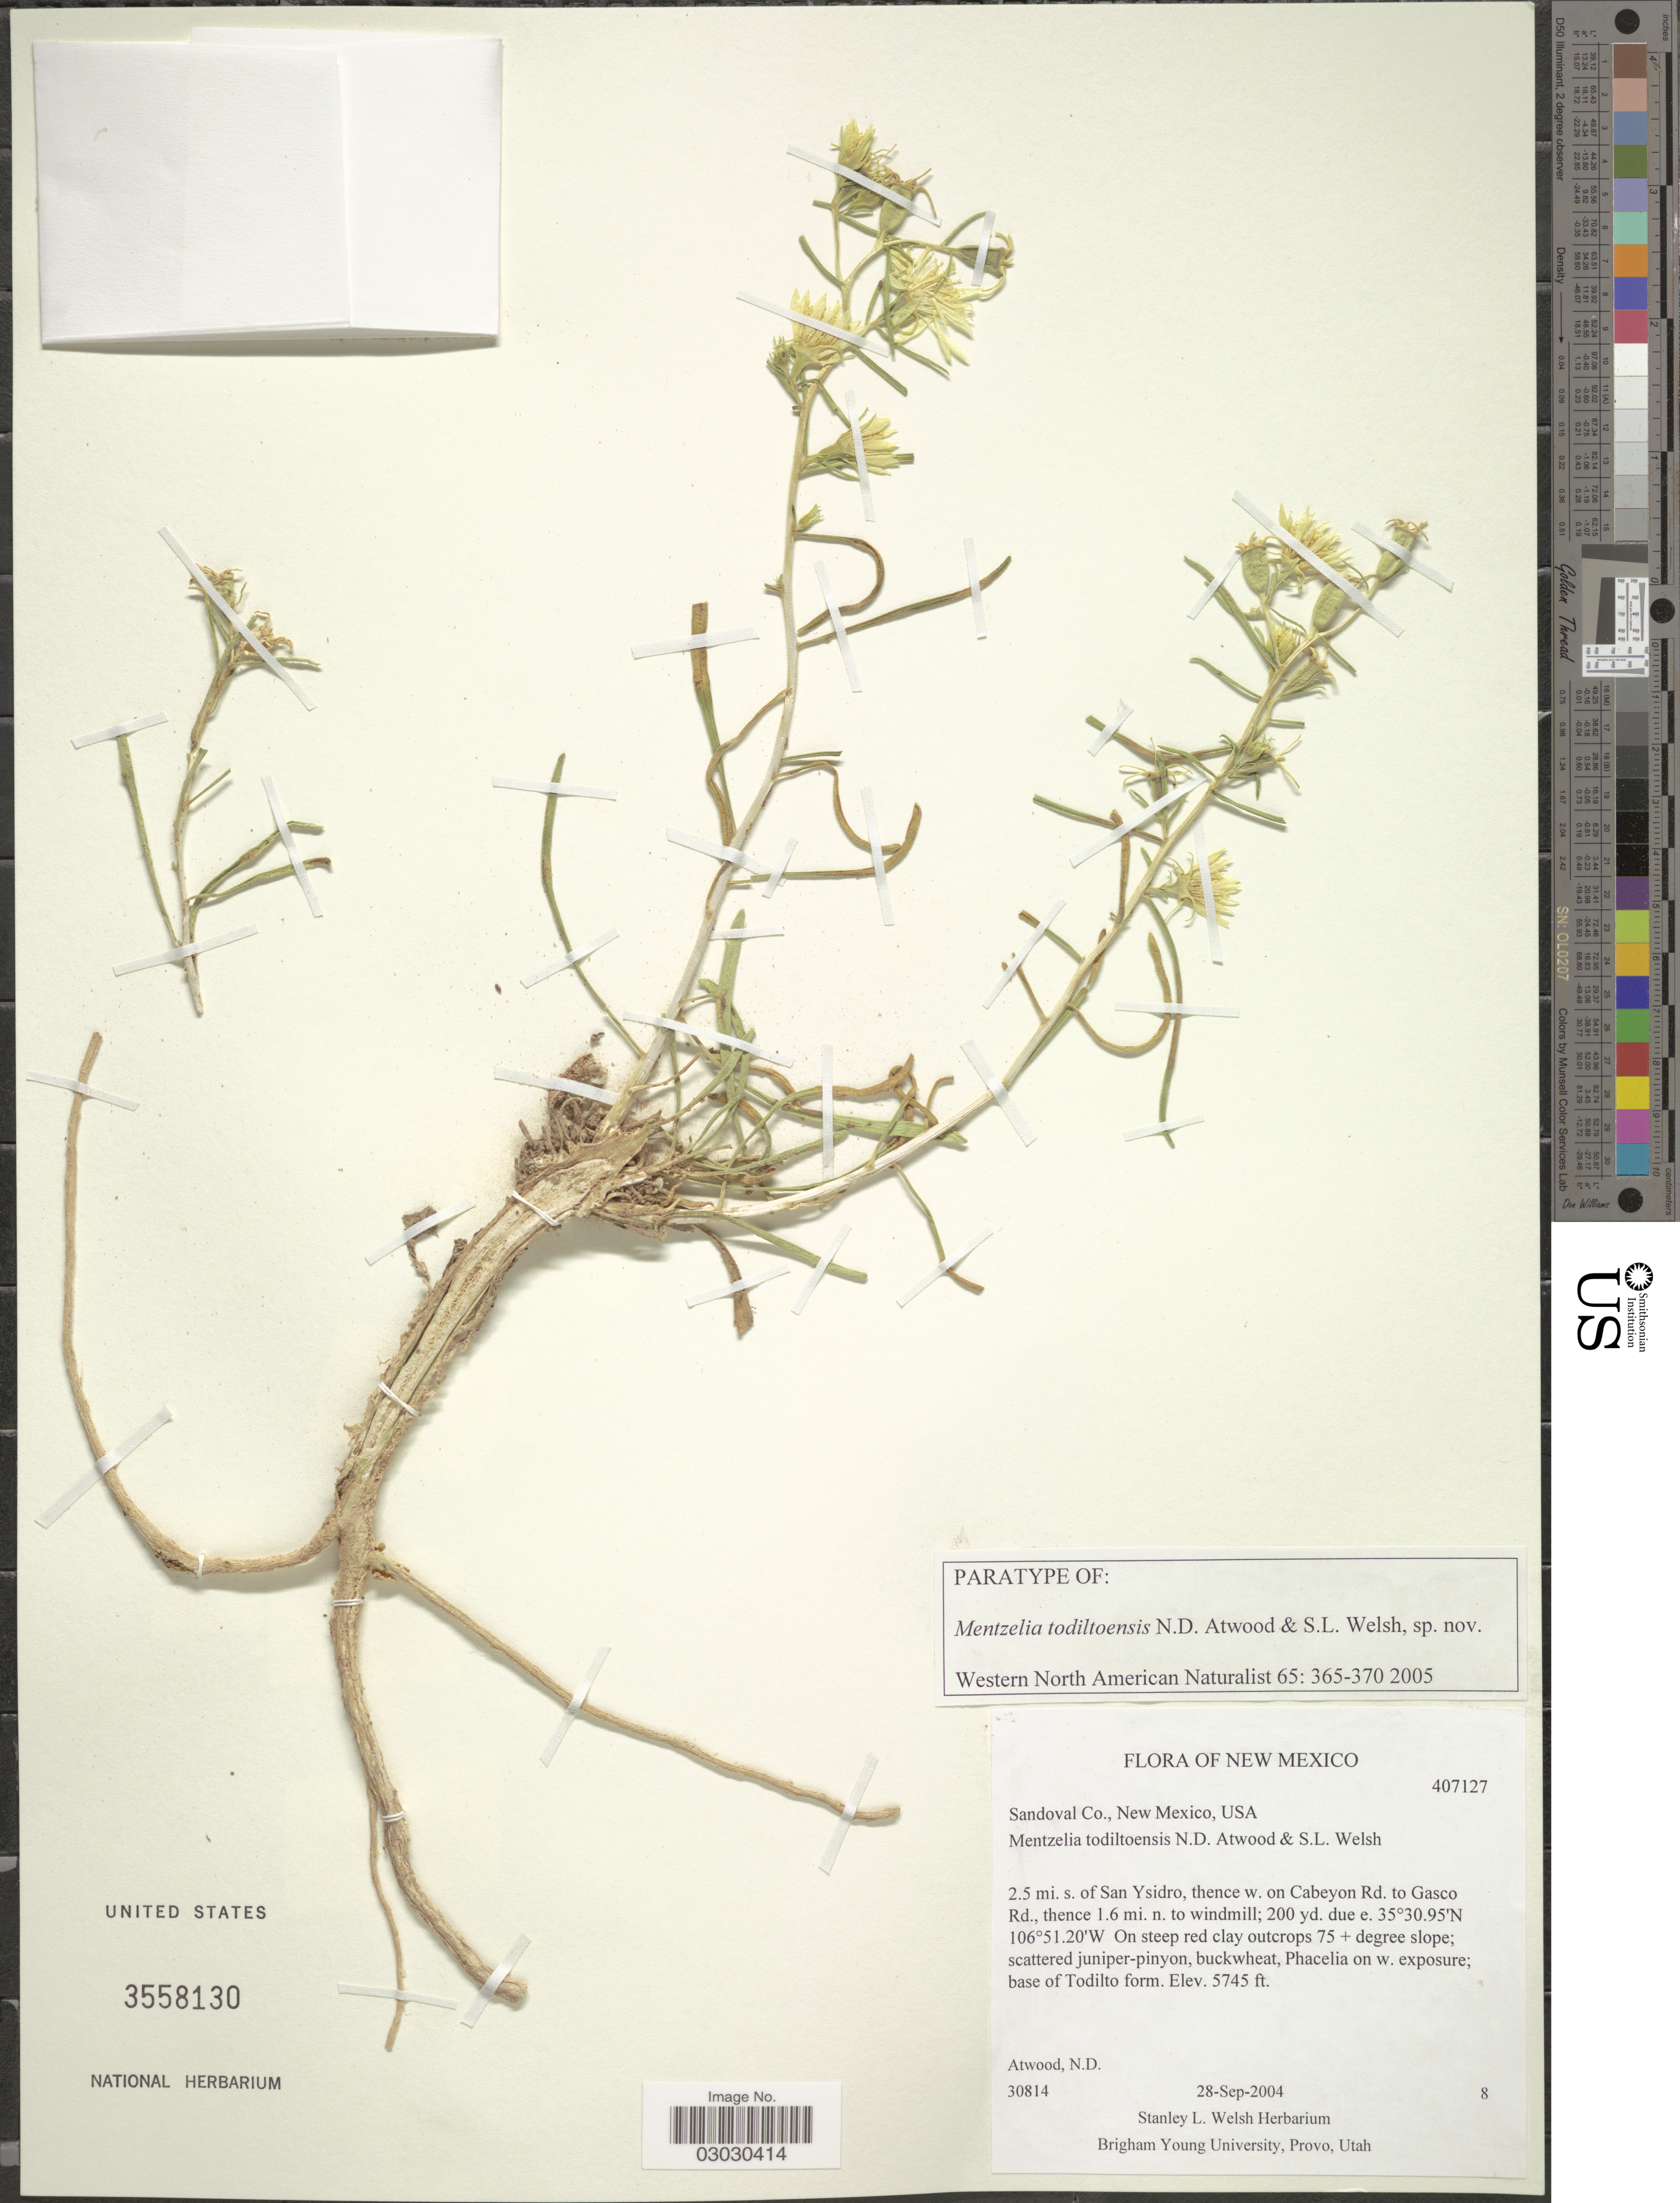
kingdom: Plantae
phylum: Tracheophyta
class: Magnoliopsida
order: Cornales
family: Loasaceae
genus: Mentzelia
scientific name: Mentzelia todiltoensis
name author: Atwood & S.L. Welsh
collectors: N. Atwood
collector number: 30814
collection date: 2004-09-28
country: United States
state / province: New Mexico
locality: Sandoval Co., 2.5 mi. s. of San Ysidro, thence w. on Cabeyon Rd. to Gasco Rd., thence 1.6 mi. n. to windmill; 200 yd. due. Base of Todilto form.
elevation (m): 1751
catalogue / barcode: US 3558130